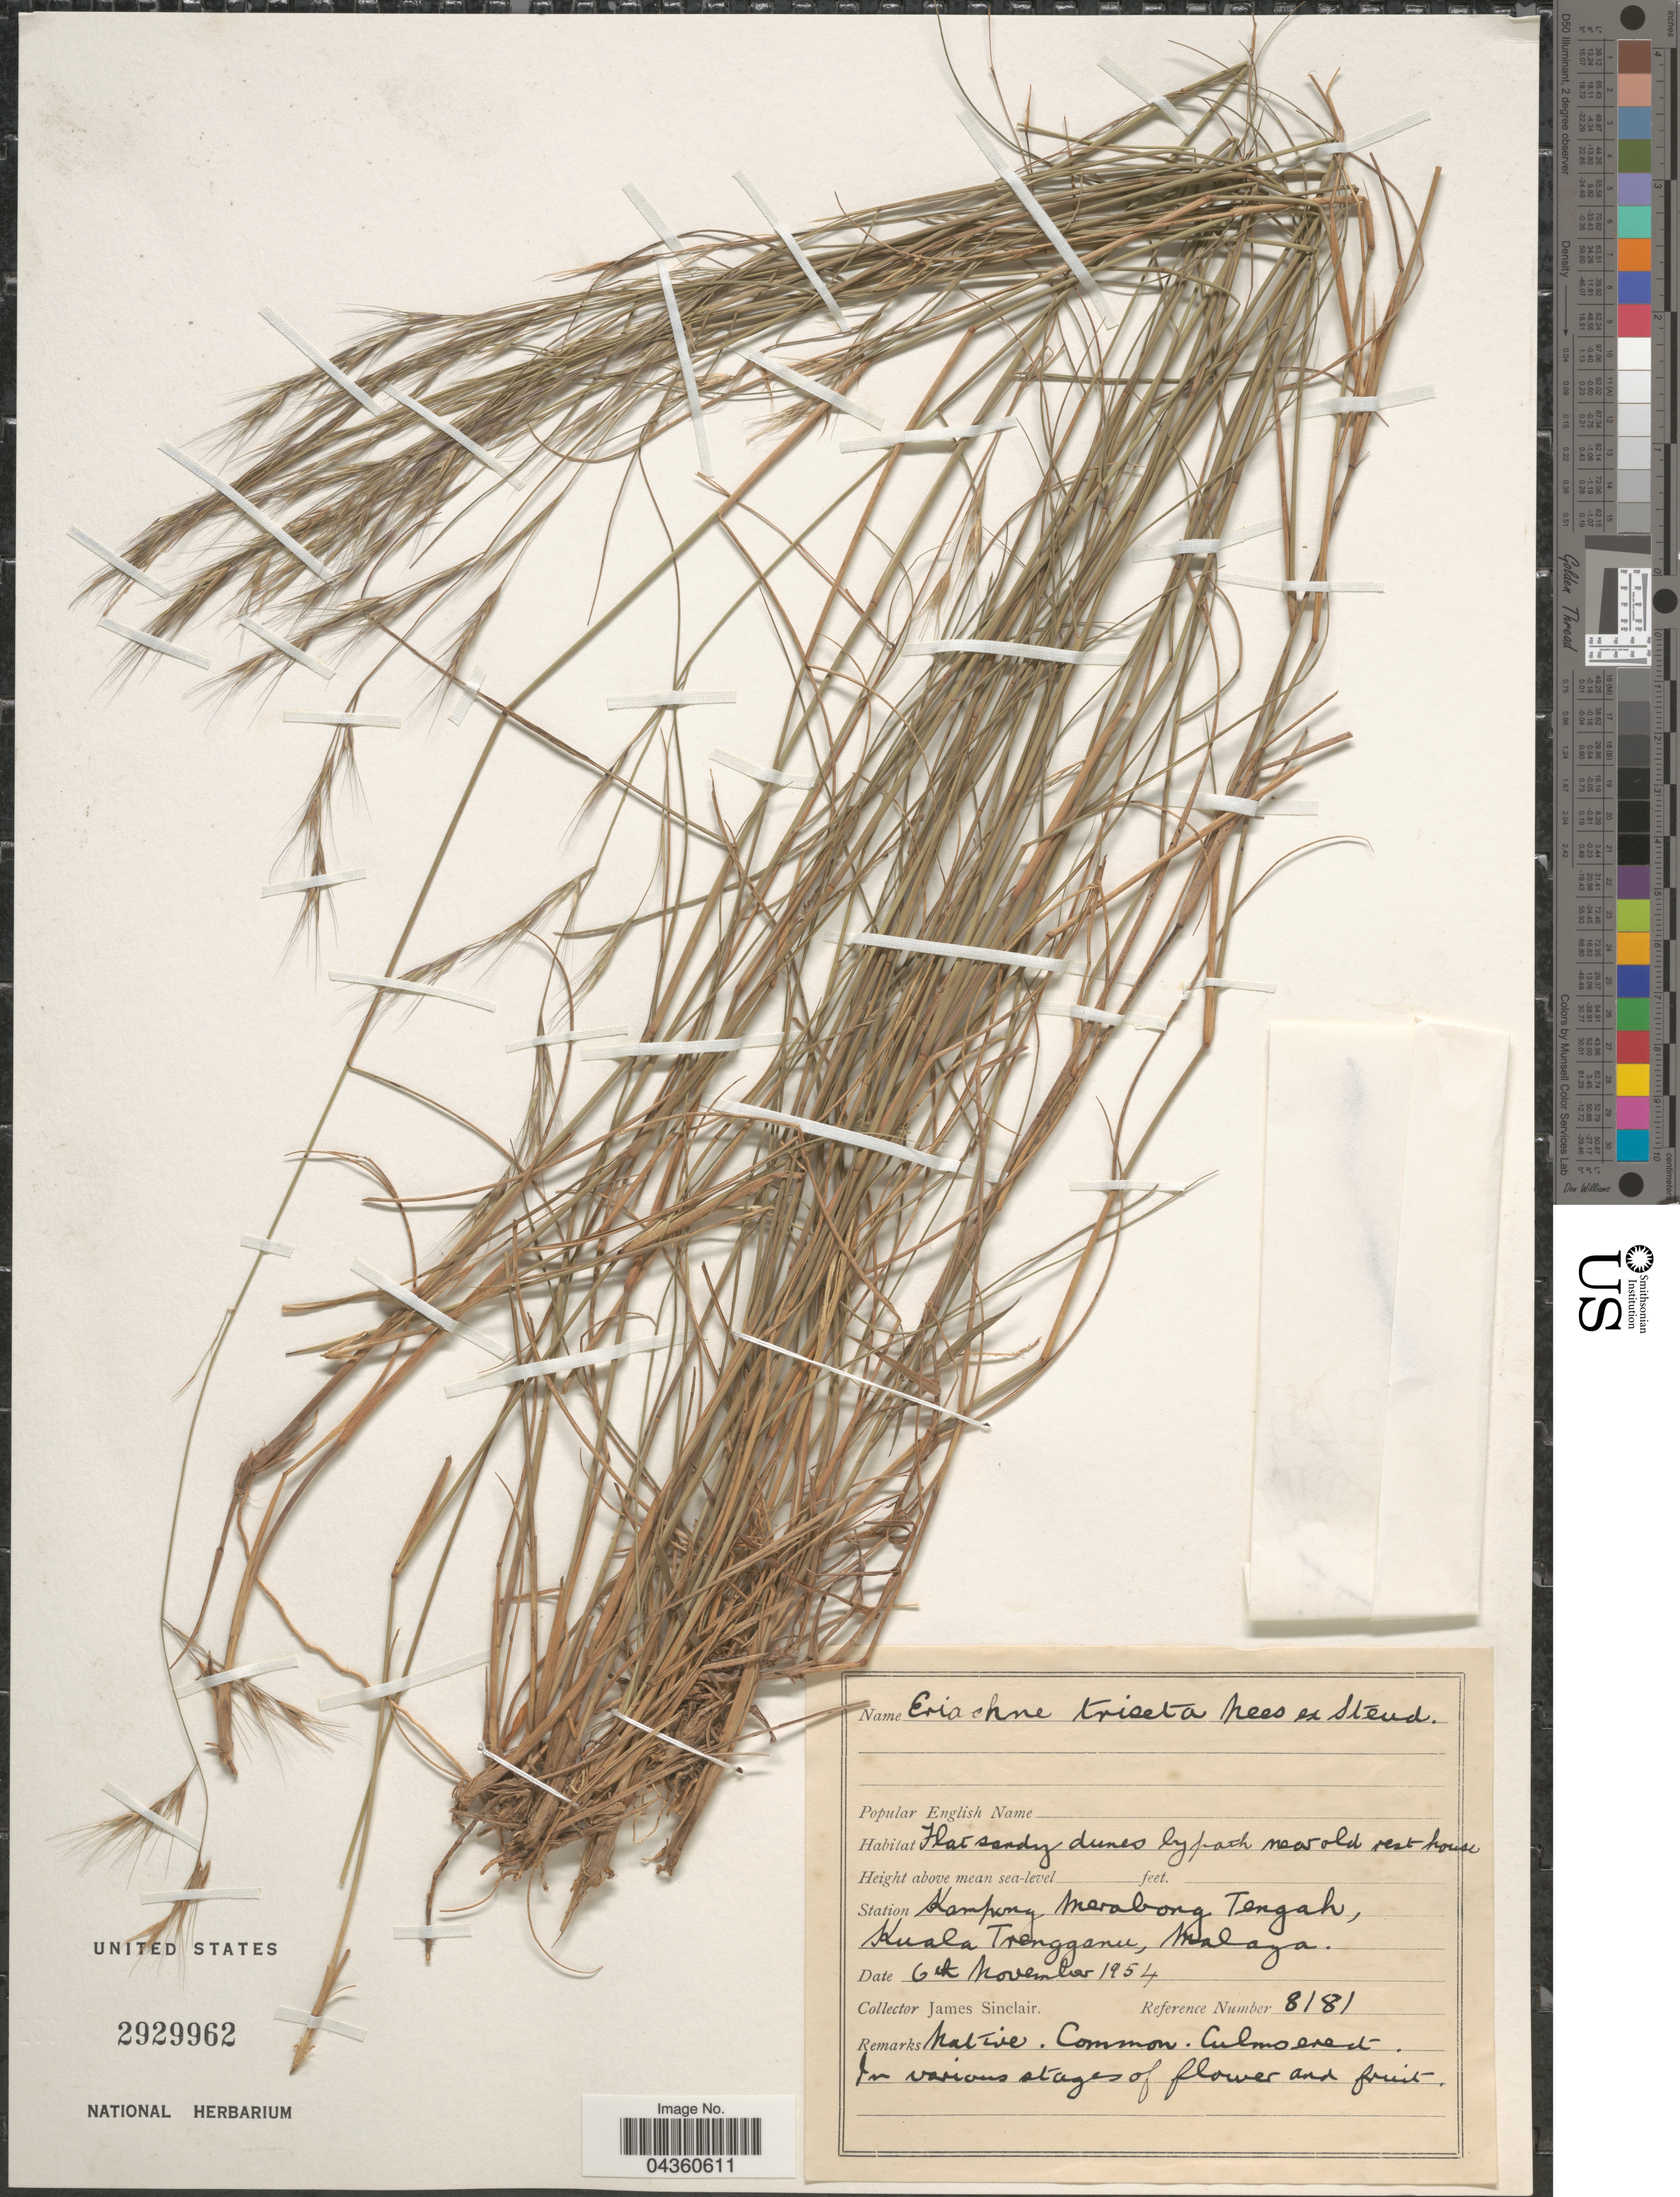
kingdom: Plantae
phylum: Tracheophyta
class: Liliopsida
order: Poales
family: Poaceae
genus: Eriachne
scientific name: Eriachne triseta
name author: Nees ex Steud.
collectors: J. Sinclair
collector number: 8181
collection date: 1954-11-06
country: Malaysia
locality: Station Kampong Merabong Tengah, Kuala Trengganu, Malaya.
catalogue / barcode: US 2929962